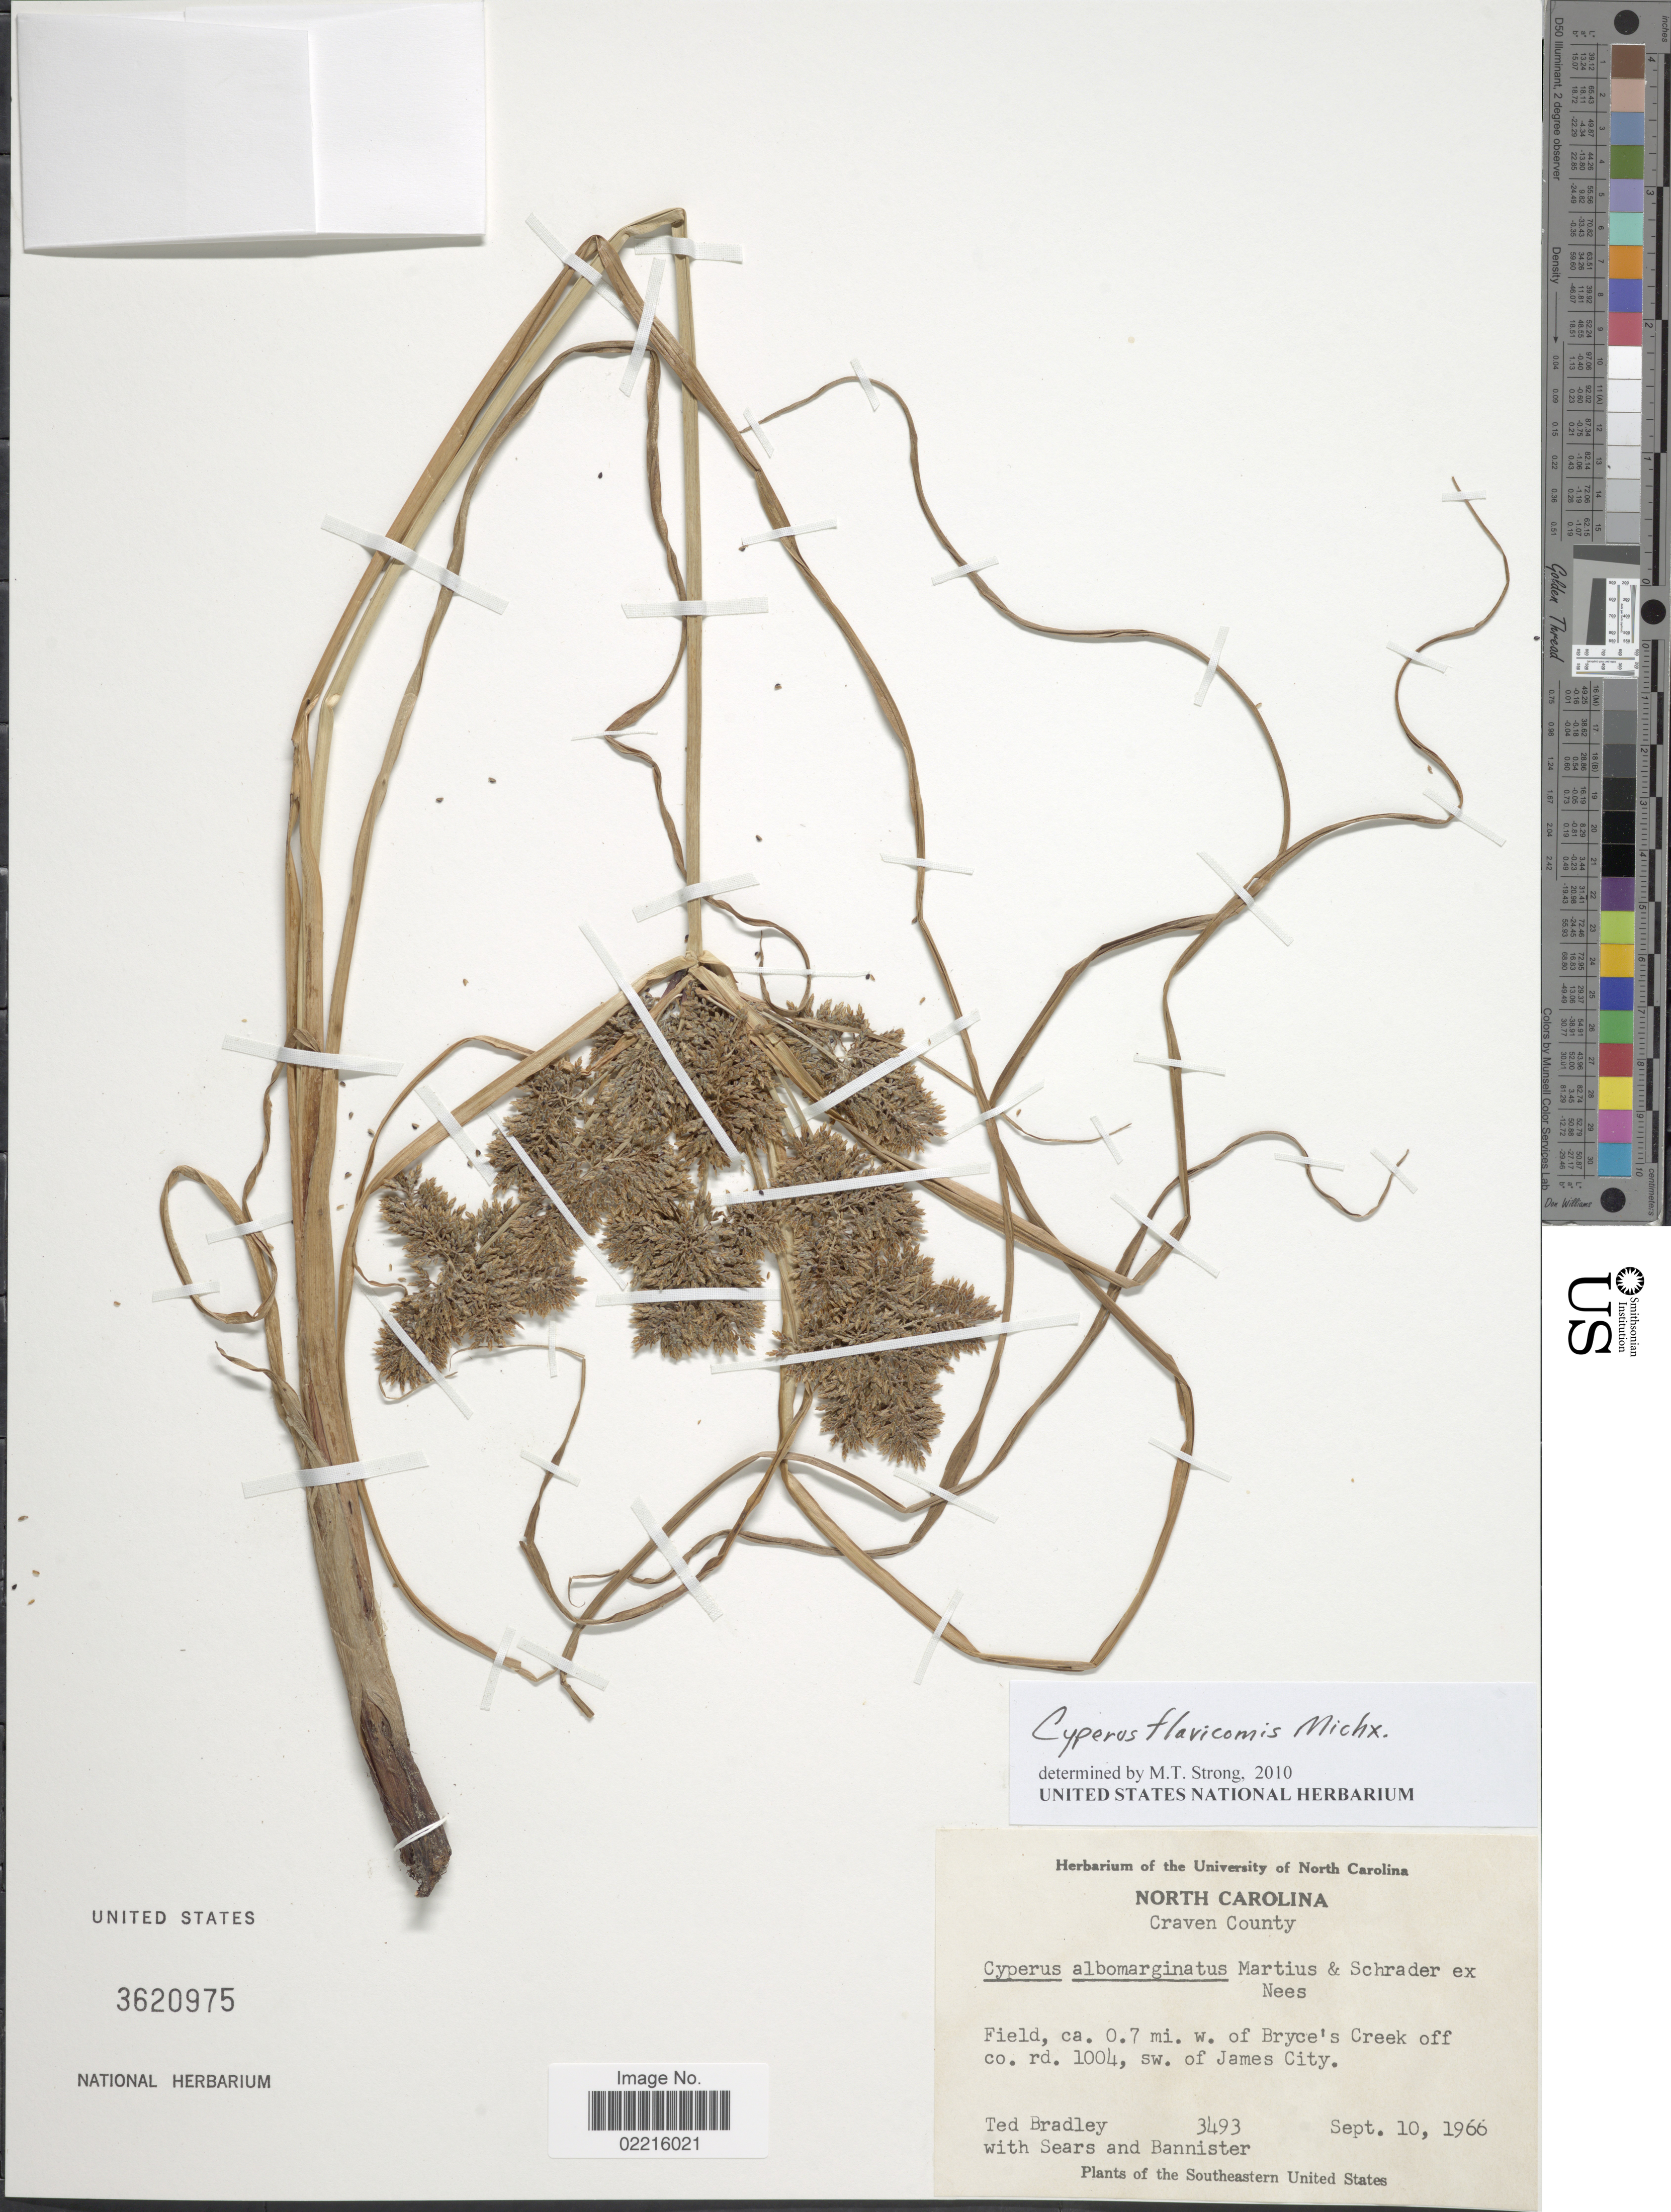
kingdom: Plantae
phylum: Tracheophyta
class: Liliopsida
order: Poales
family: Cyperaceae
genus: Cyperus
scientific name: Cyperus flavicomus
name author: Michx.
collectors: T. Bradley, Sears & Bannister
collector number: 3493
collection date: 1966-09-10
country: United States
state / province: North Carolina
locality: Craven County, Field, ca 0.7 mi w. of Bryce's Creek off co. rd. 1004, sw of James City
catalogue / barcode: US 3620975